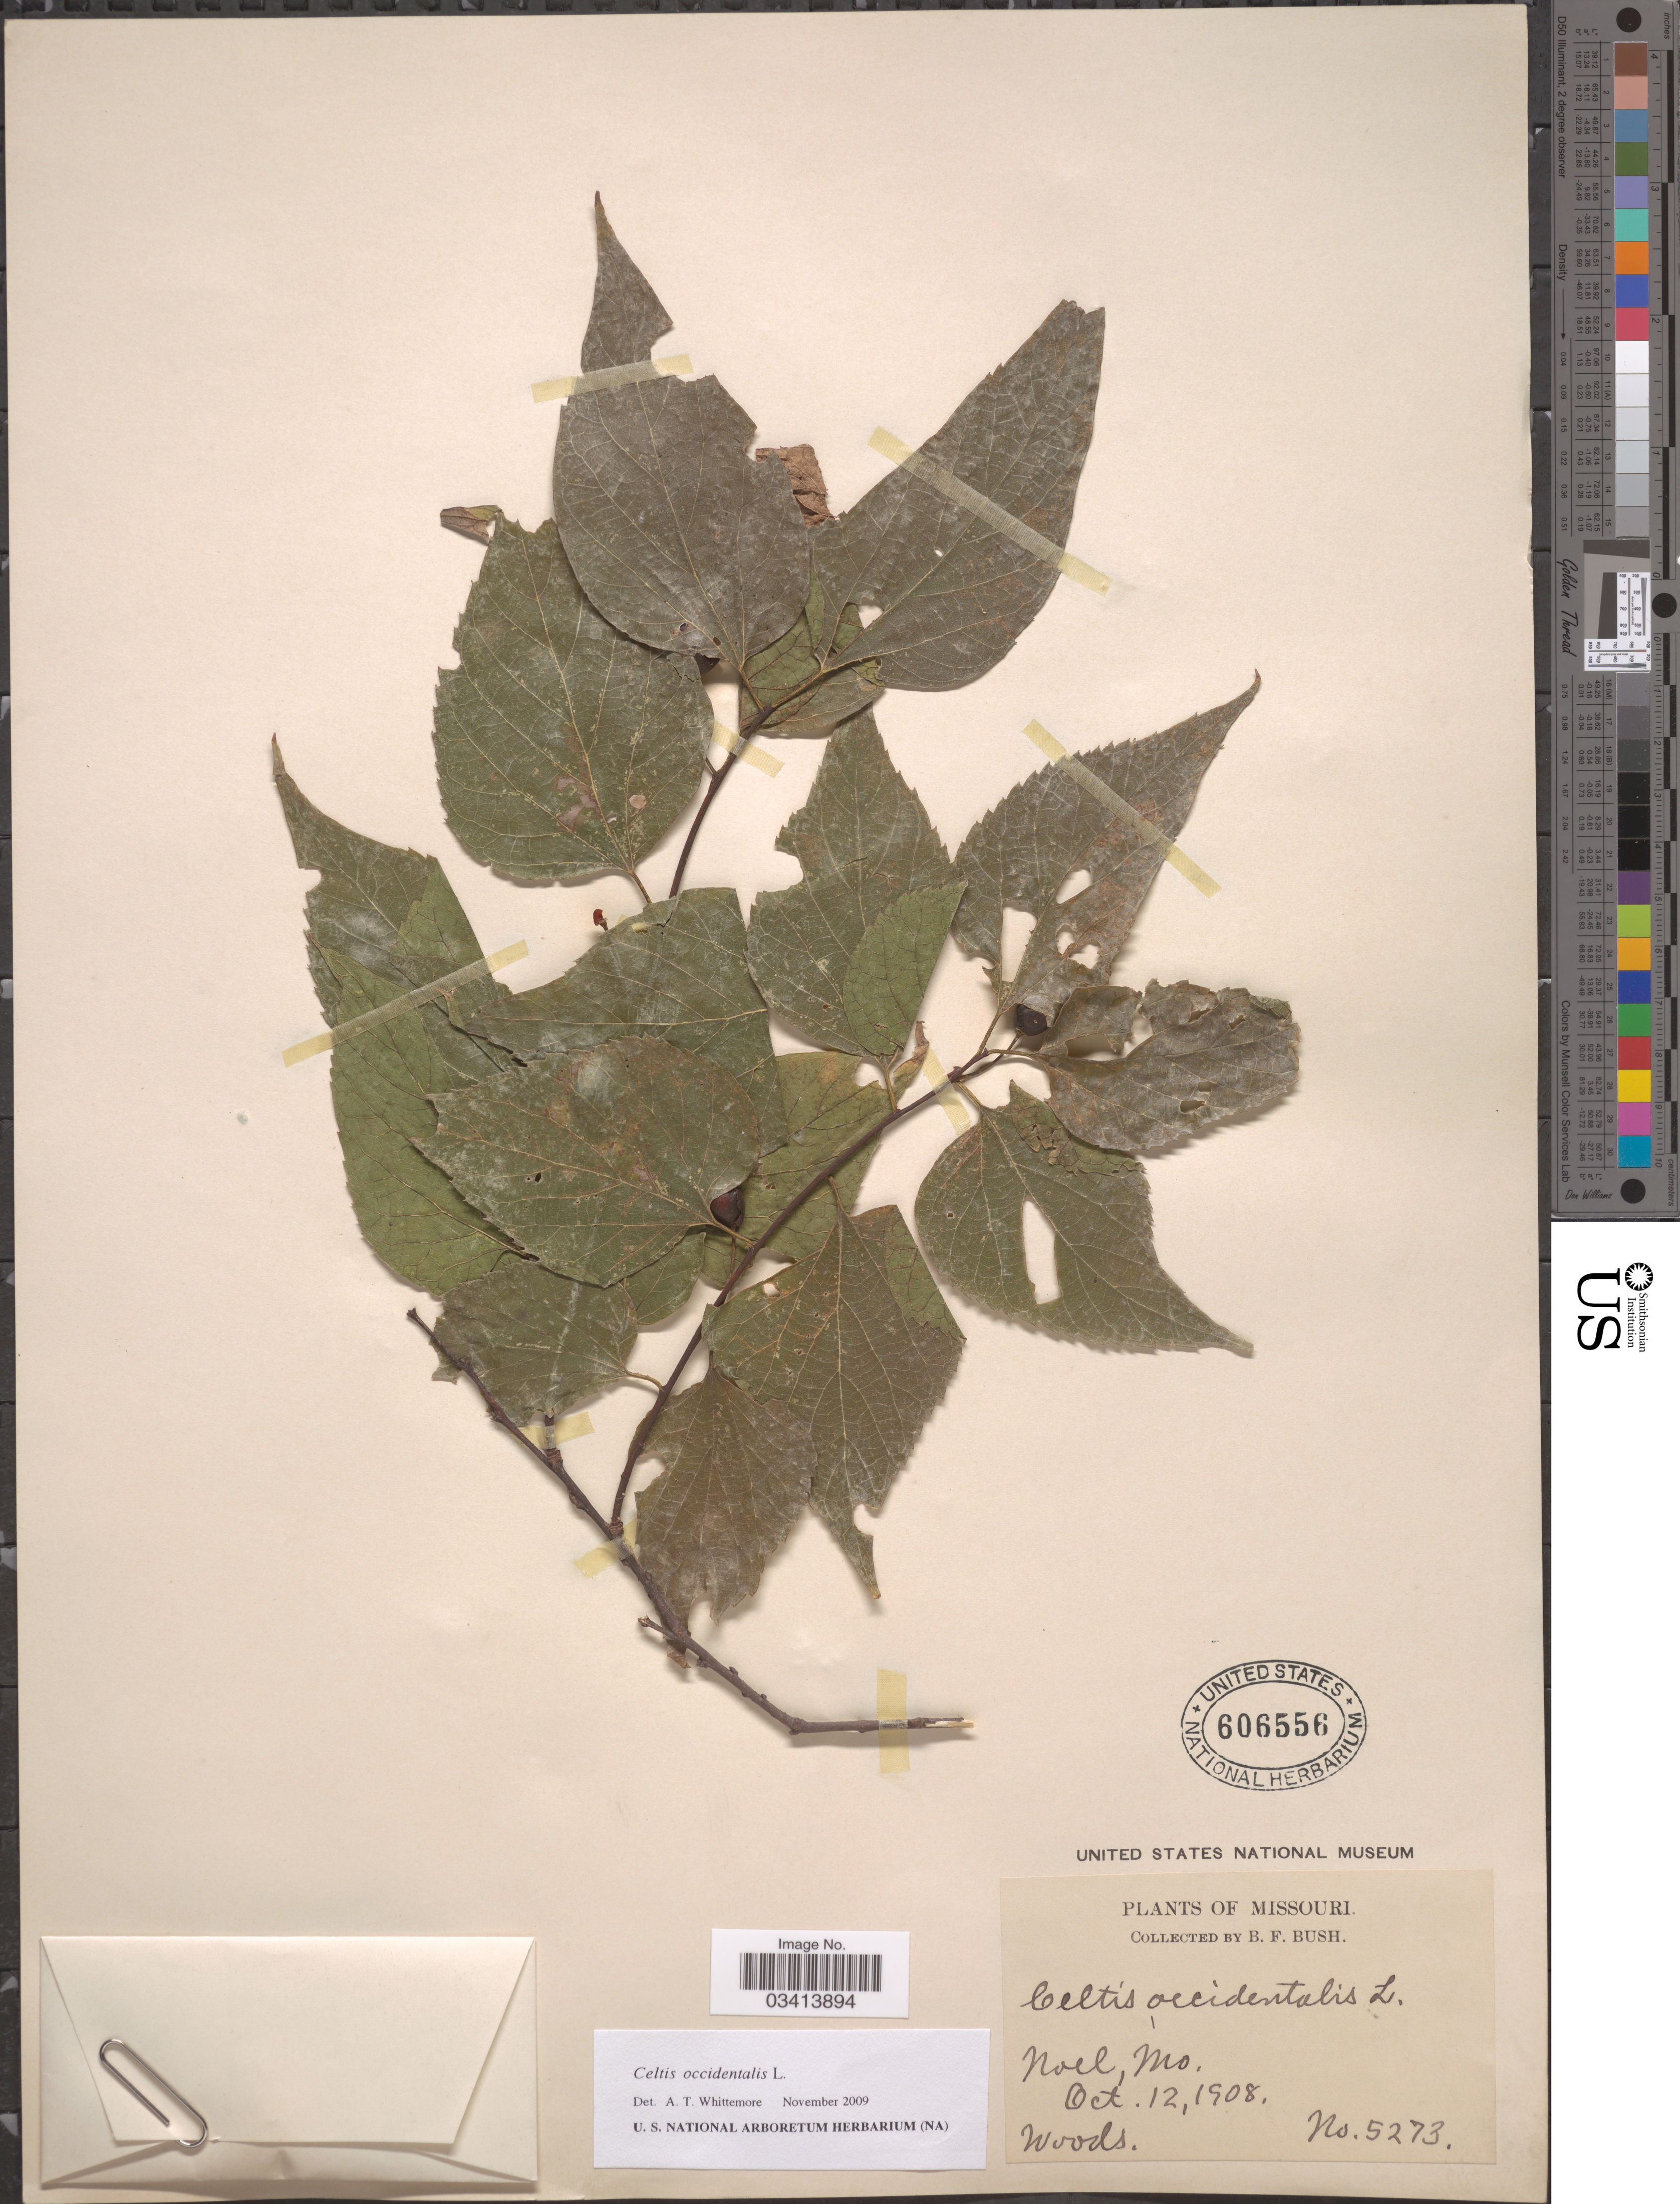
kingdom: Plantae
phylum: Tracheophyta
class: Magnoliopsida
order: Rosales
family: Cannabaceae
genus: Celtis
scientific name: Celtis occidentalis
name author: L.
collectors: B. F. Bush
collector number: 5273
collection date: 1908-10-12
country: United States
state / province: Missouri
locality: Noel.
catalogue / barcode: US 606556